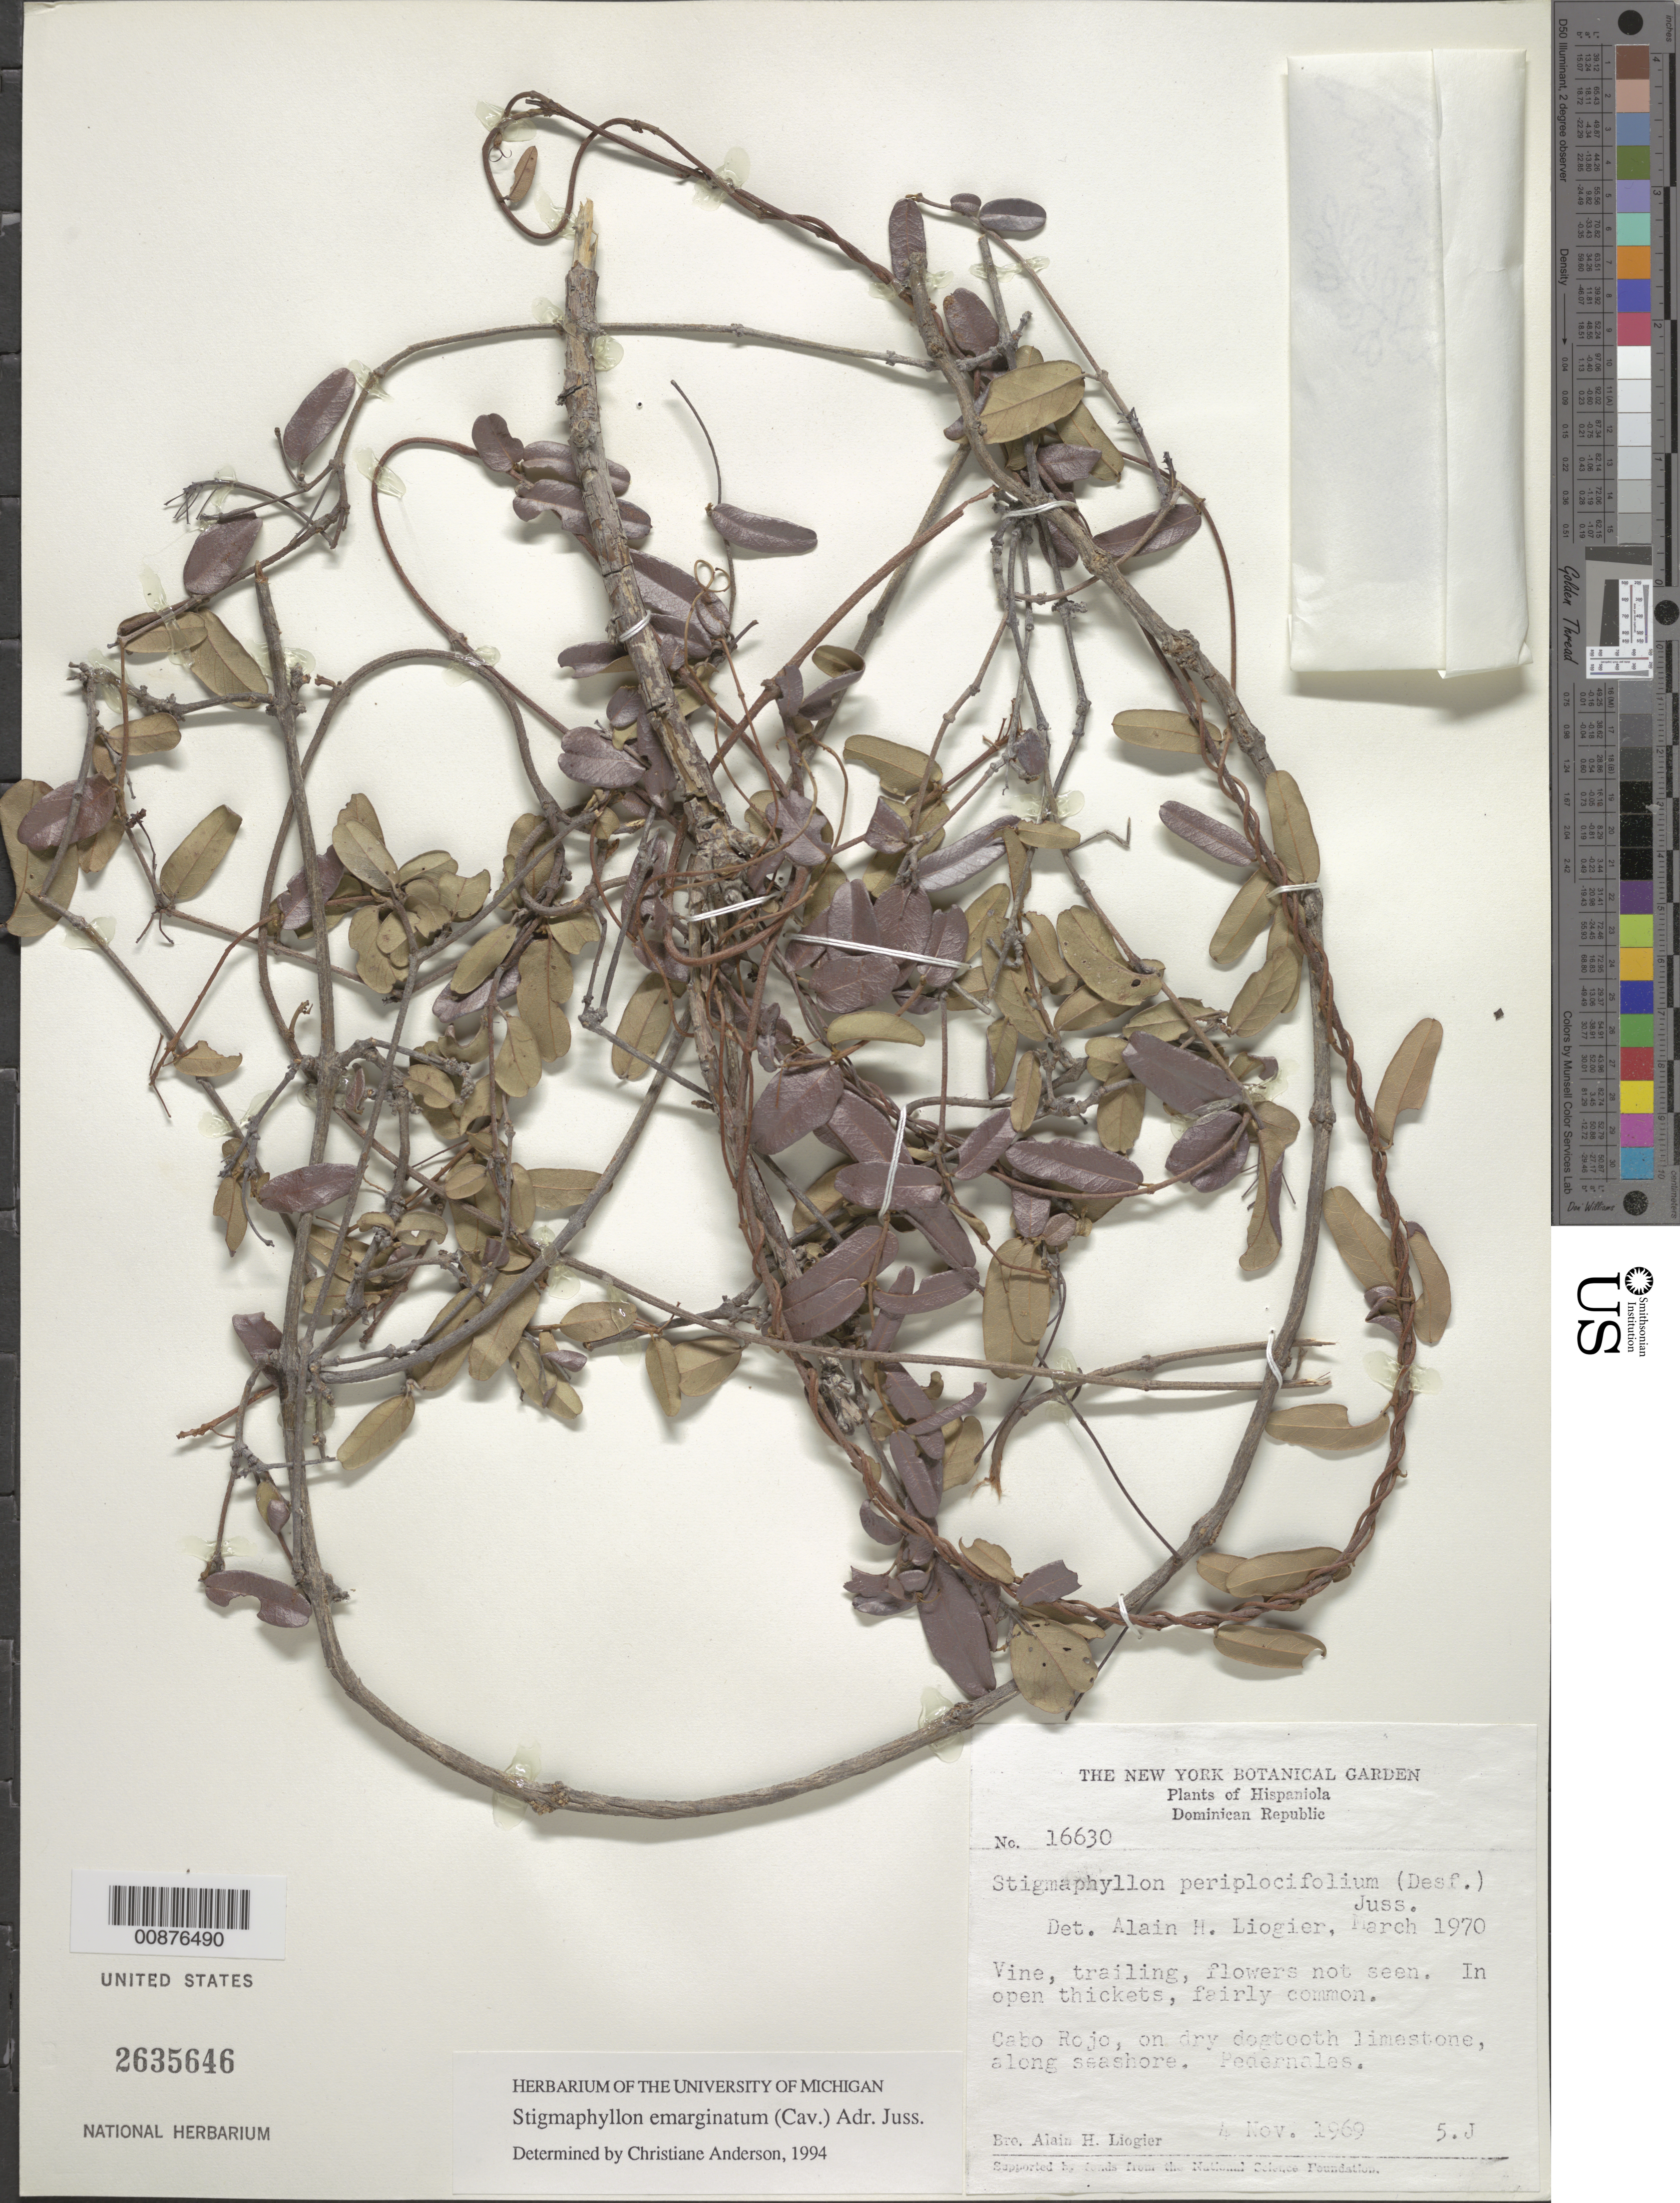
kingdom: Plantae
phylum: Tracheophyta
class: Magnoliopsida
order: Malpighiales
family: Malpighiaceae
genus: Stigmaphyllon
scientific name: Stigmaphyllon emarginatum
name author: (Cav.) A. Juss.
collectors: A. H. Liogier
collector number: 16630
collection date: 1969-11-04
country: Dominican Republic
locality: Hispaniola. Cabo Rojo, on dry dogtooth limestone, along seashore. Pedernales.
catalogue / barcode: US 2635646